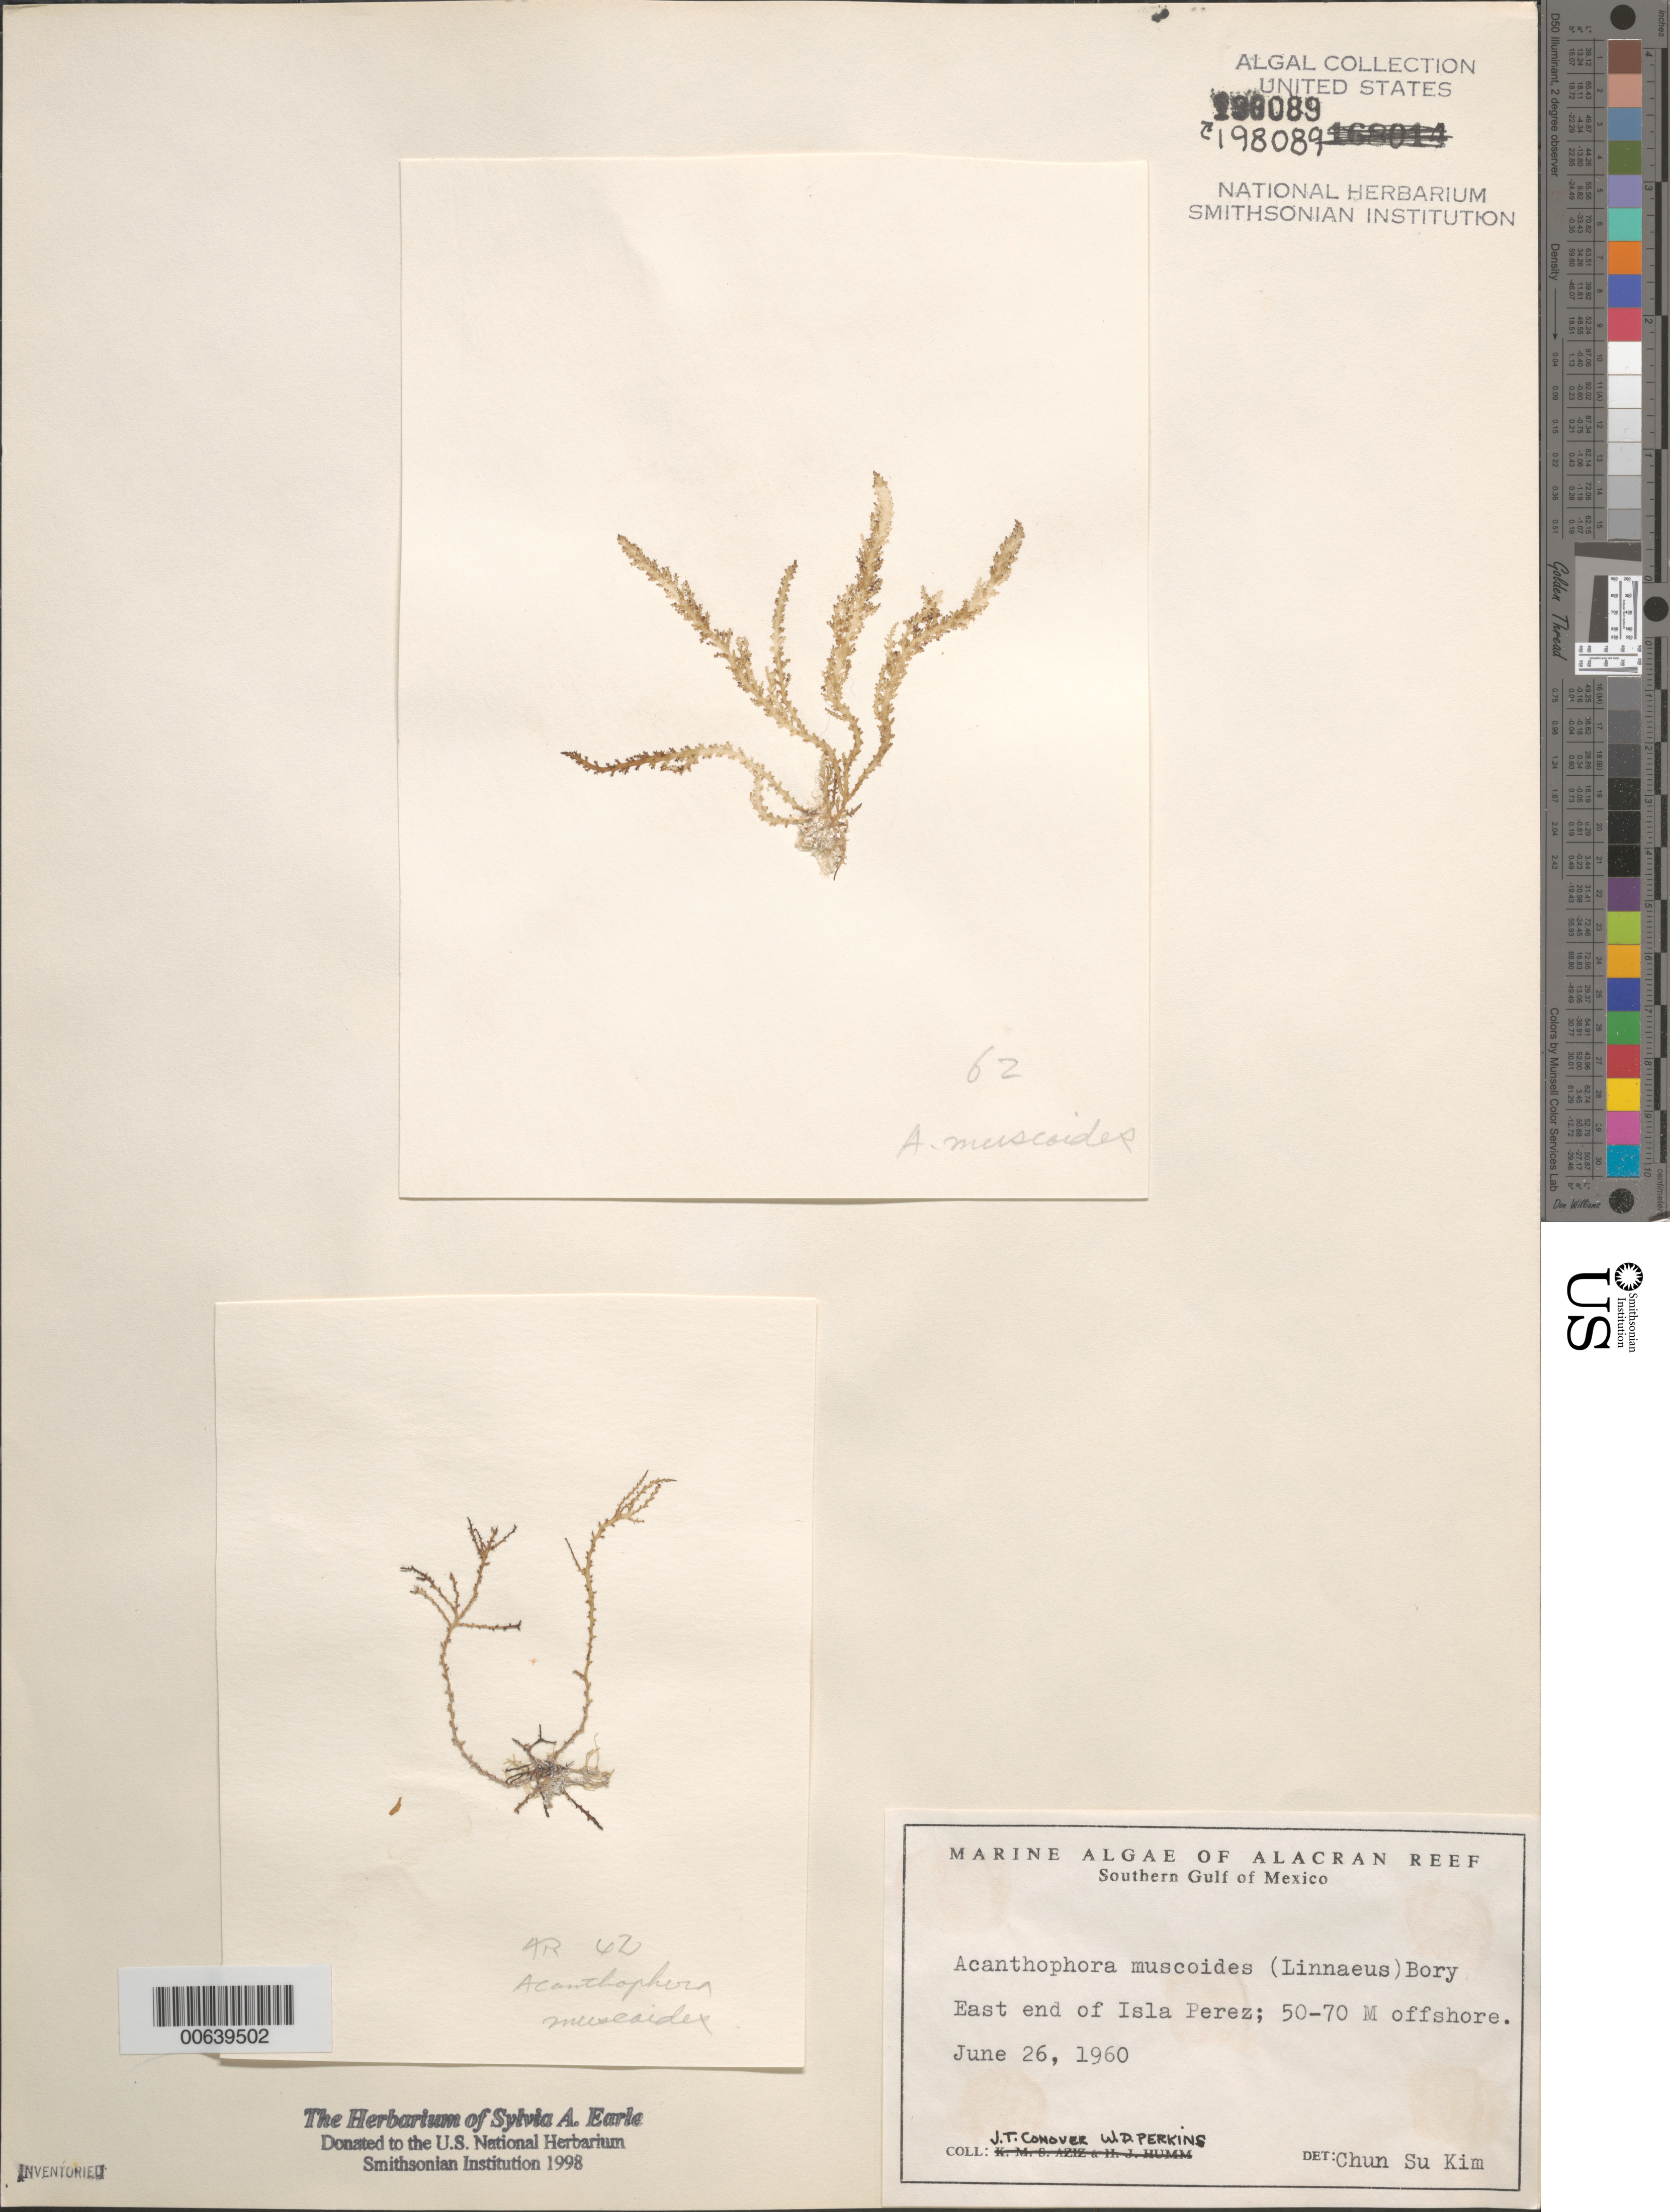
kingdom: Plantae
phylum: Rhodophyta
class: Florideophyceae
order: Ceramiales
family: Rhodomelaceae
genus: Acanthophora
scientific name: Acanthophora muscoides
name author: (C. Agardh) Bory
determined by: Kim, Chun Su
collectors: J. T. Conover & W. D. Perkins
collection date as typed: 26 Jun 1960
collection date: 1960-06-26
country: Mexico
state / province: Yucatan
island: Isla Perez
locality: Alacran Reef, southern Gulf of Mexico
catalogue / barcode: US 198089